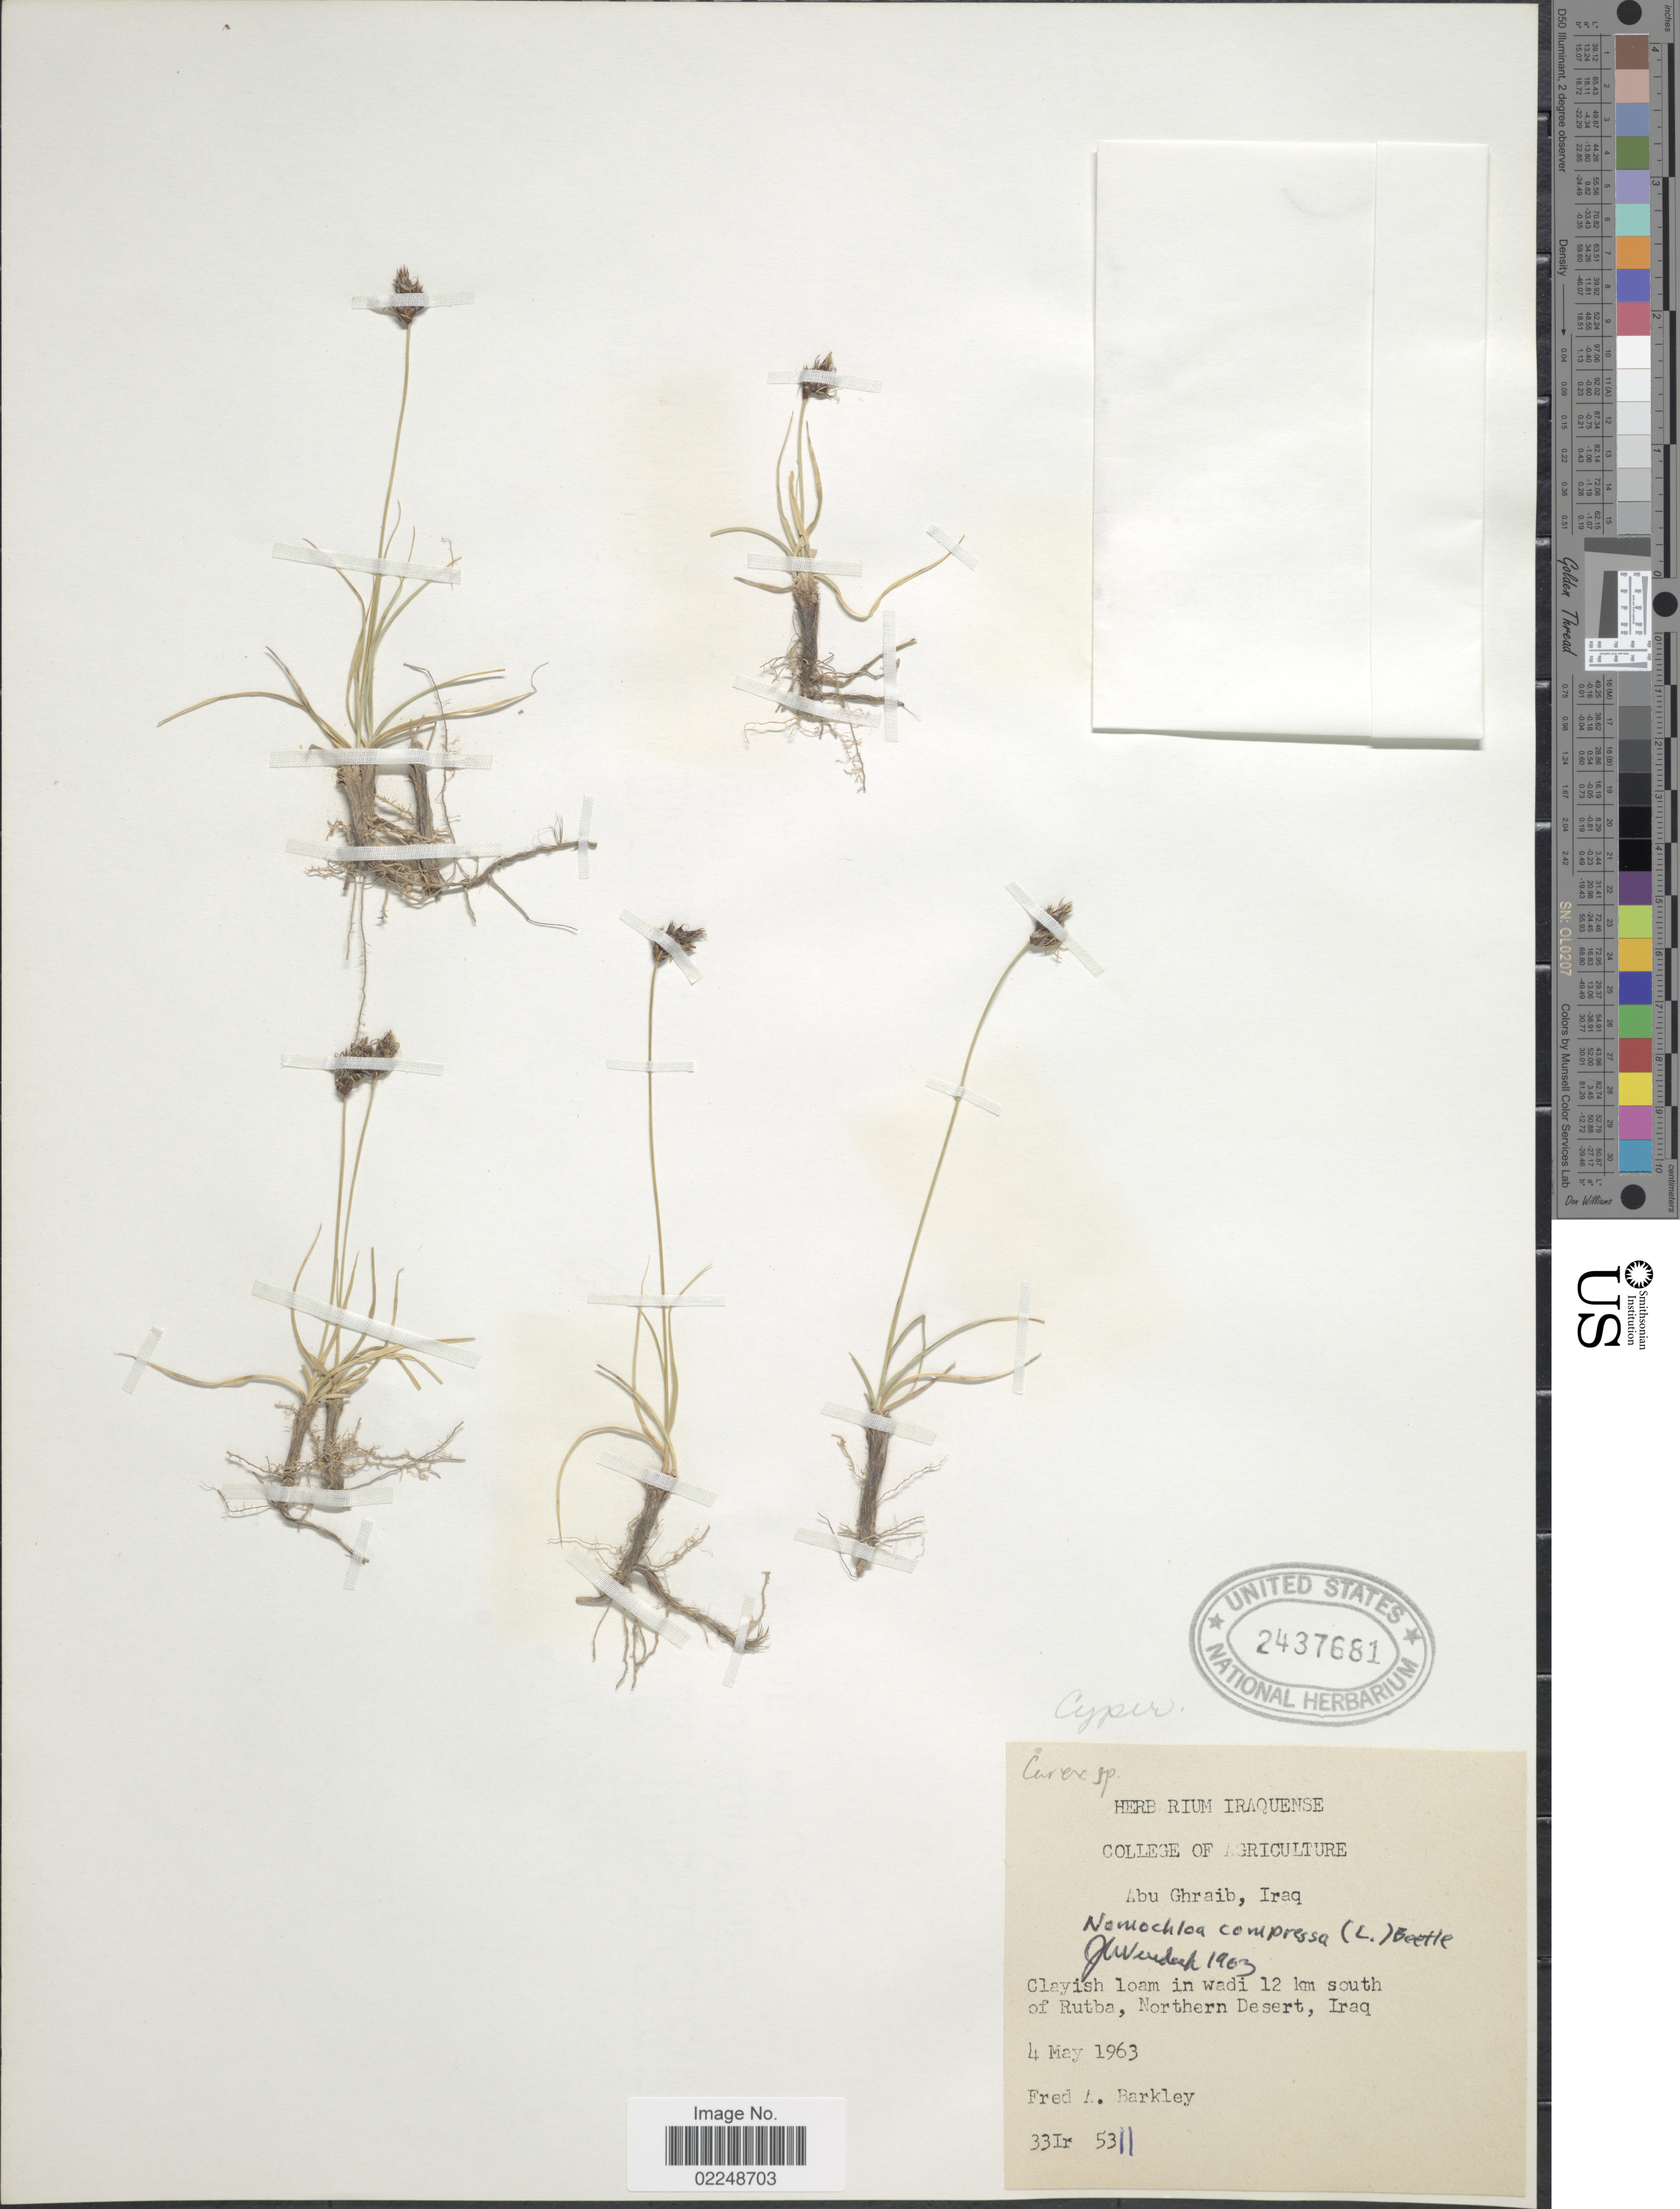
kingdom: Plantae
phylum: Tracheophyta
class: Liliopsida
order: Poales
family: Cyperaceae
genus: Blysmus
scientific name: Blysmus compressus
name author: (L.) Panzer ex Link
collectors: F. A. Barkley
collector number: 33Ir5311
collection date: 1963-05-04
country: Iraq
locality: Abu Ghraib, Clayish loam in wadi 12 km south of Rutba, Northern Desert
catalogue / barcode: US 24376681